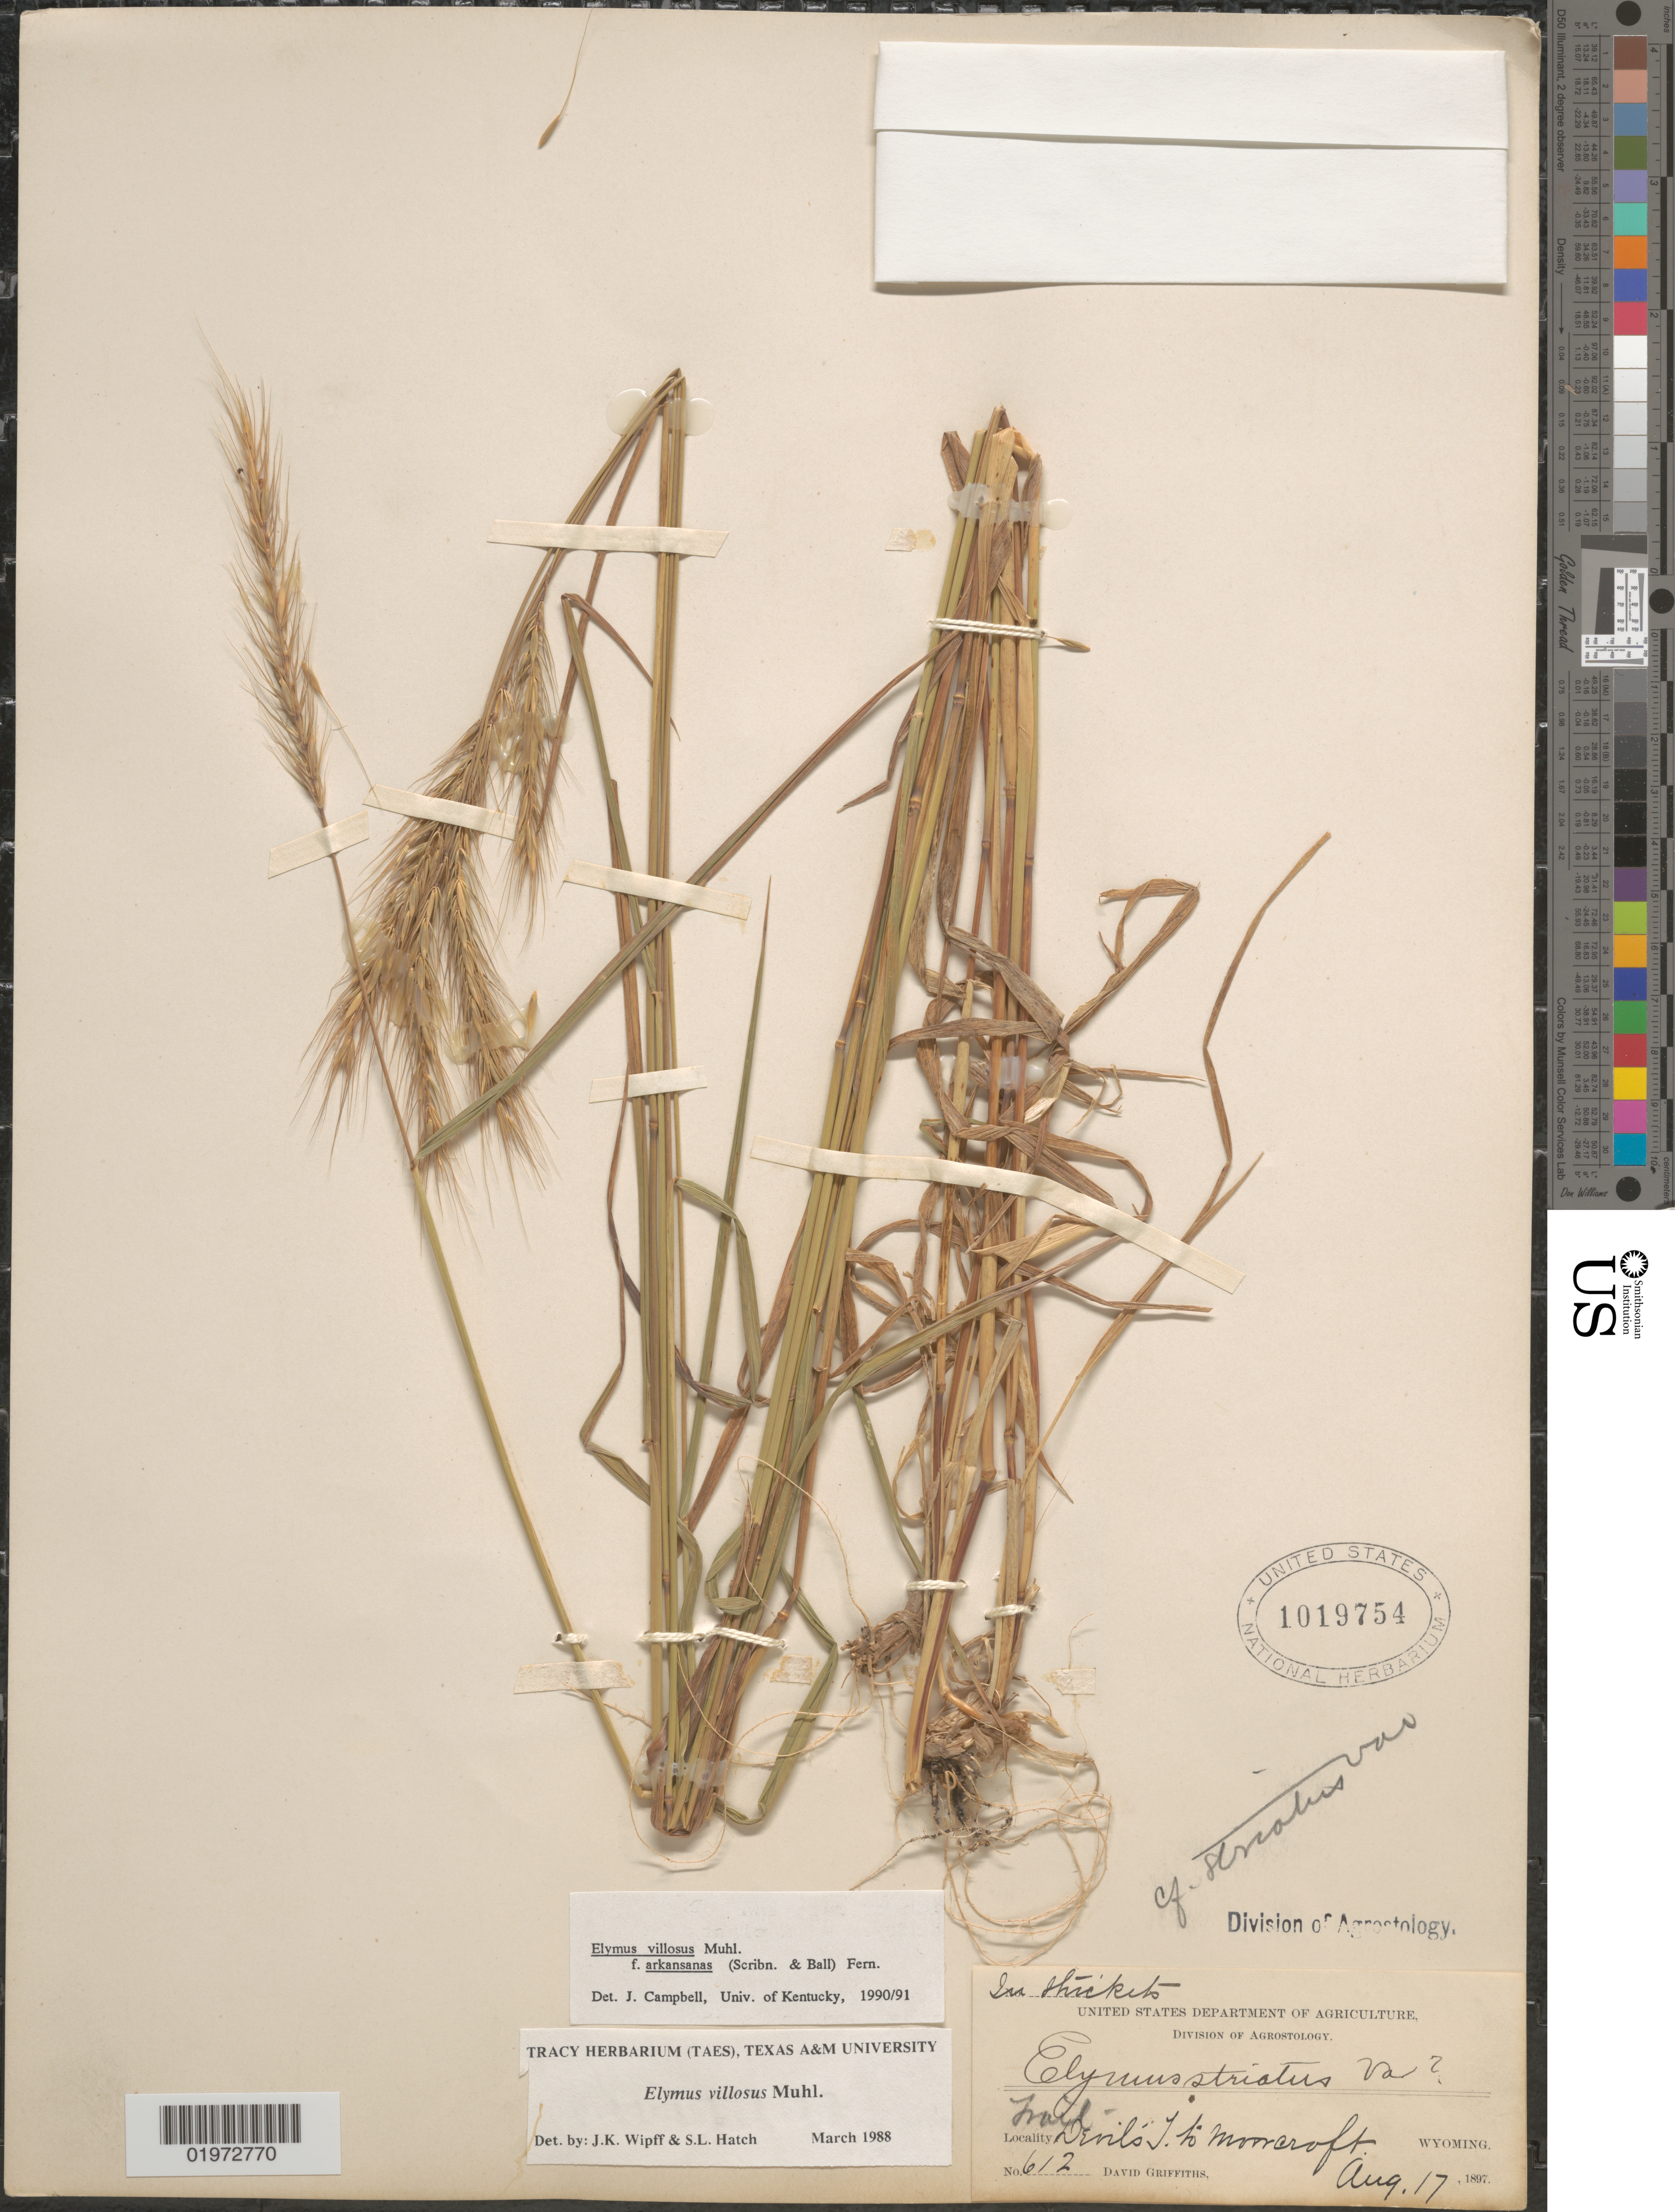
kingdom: Plantae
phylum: Tracheophyta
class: Liliopsida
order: Poales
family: Poaceae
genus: Elymus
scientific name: Elymus villosus var. arkansanus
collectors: D. Griffiths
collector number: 612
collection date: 1897-08-17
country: United States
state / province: Wyoming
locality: In thickets, Trail. Devils I. to Moorcroft.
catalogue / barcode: US 1019754